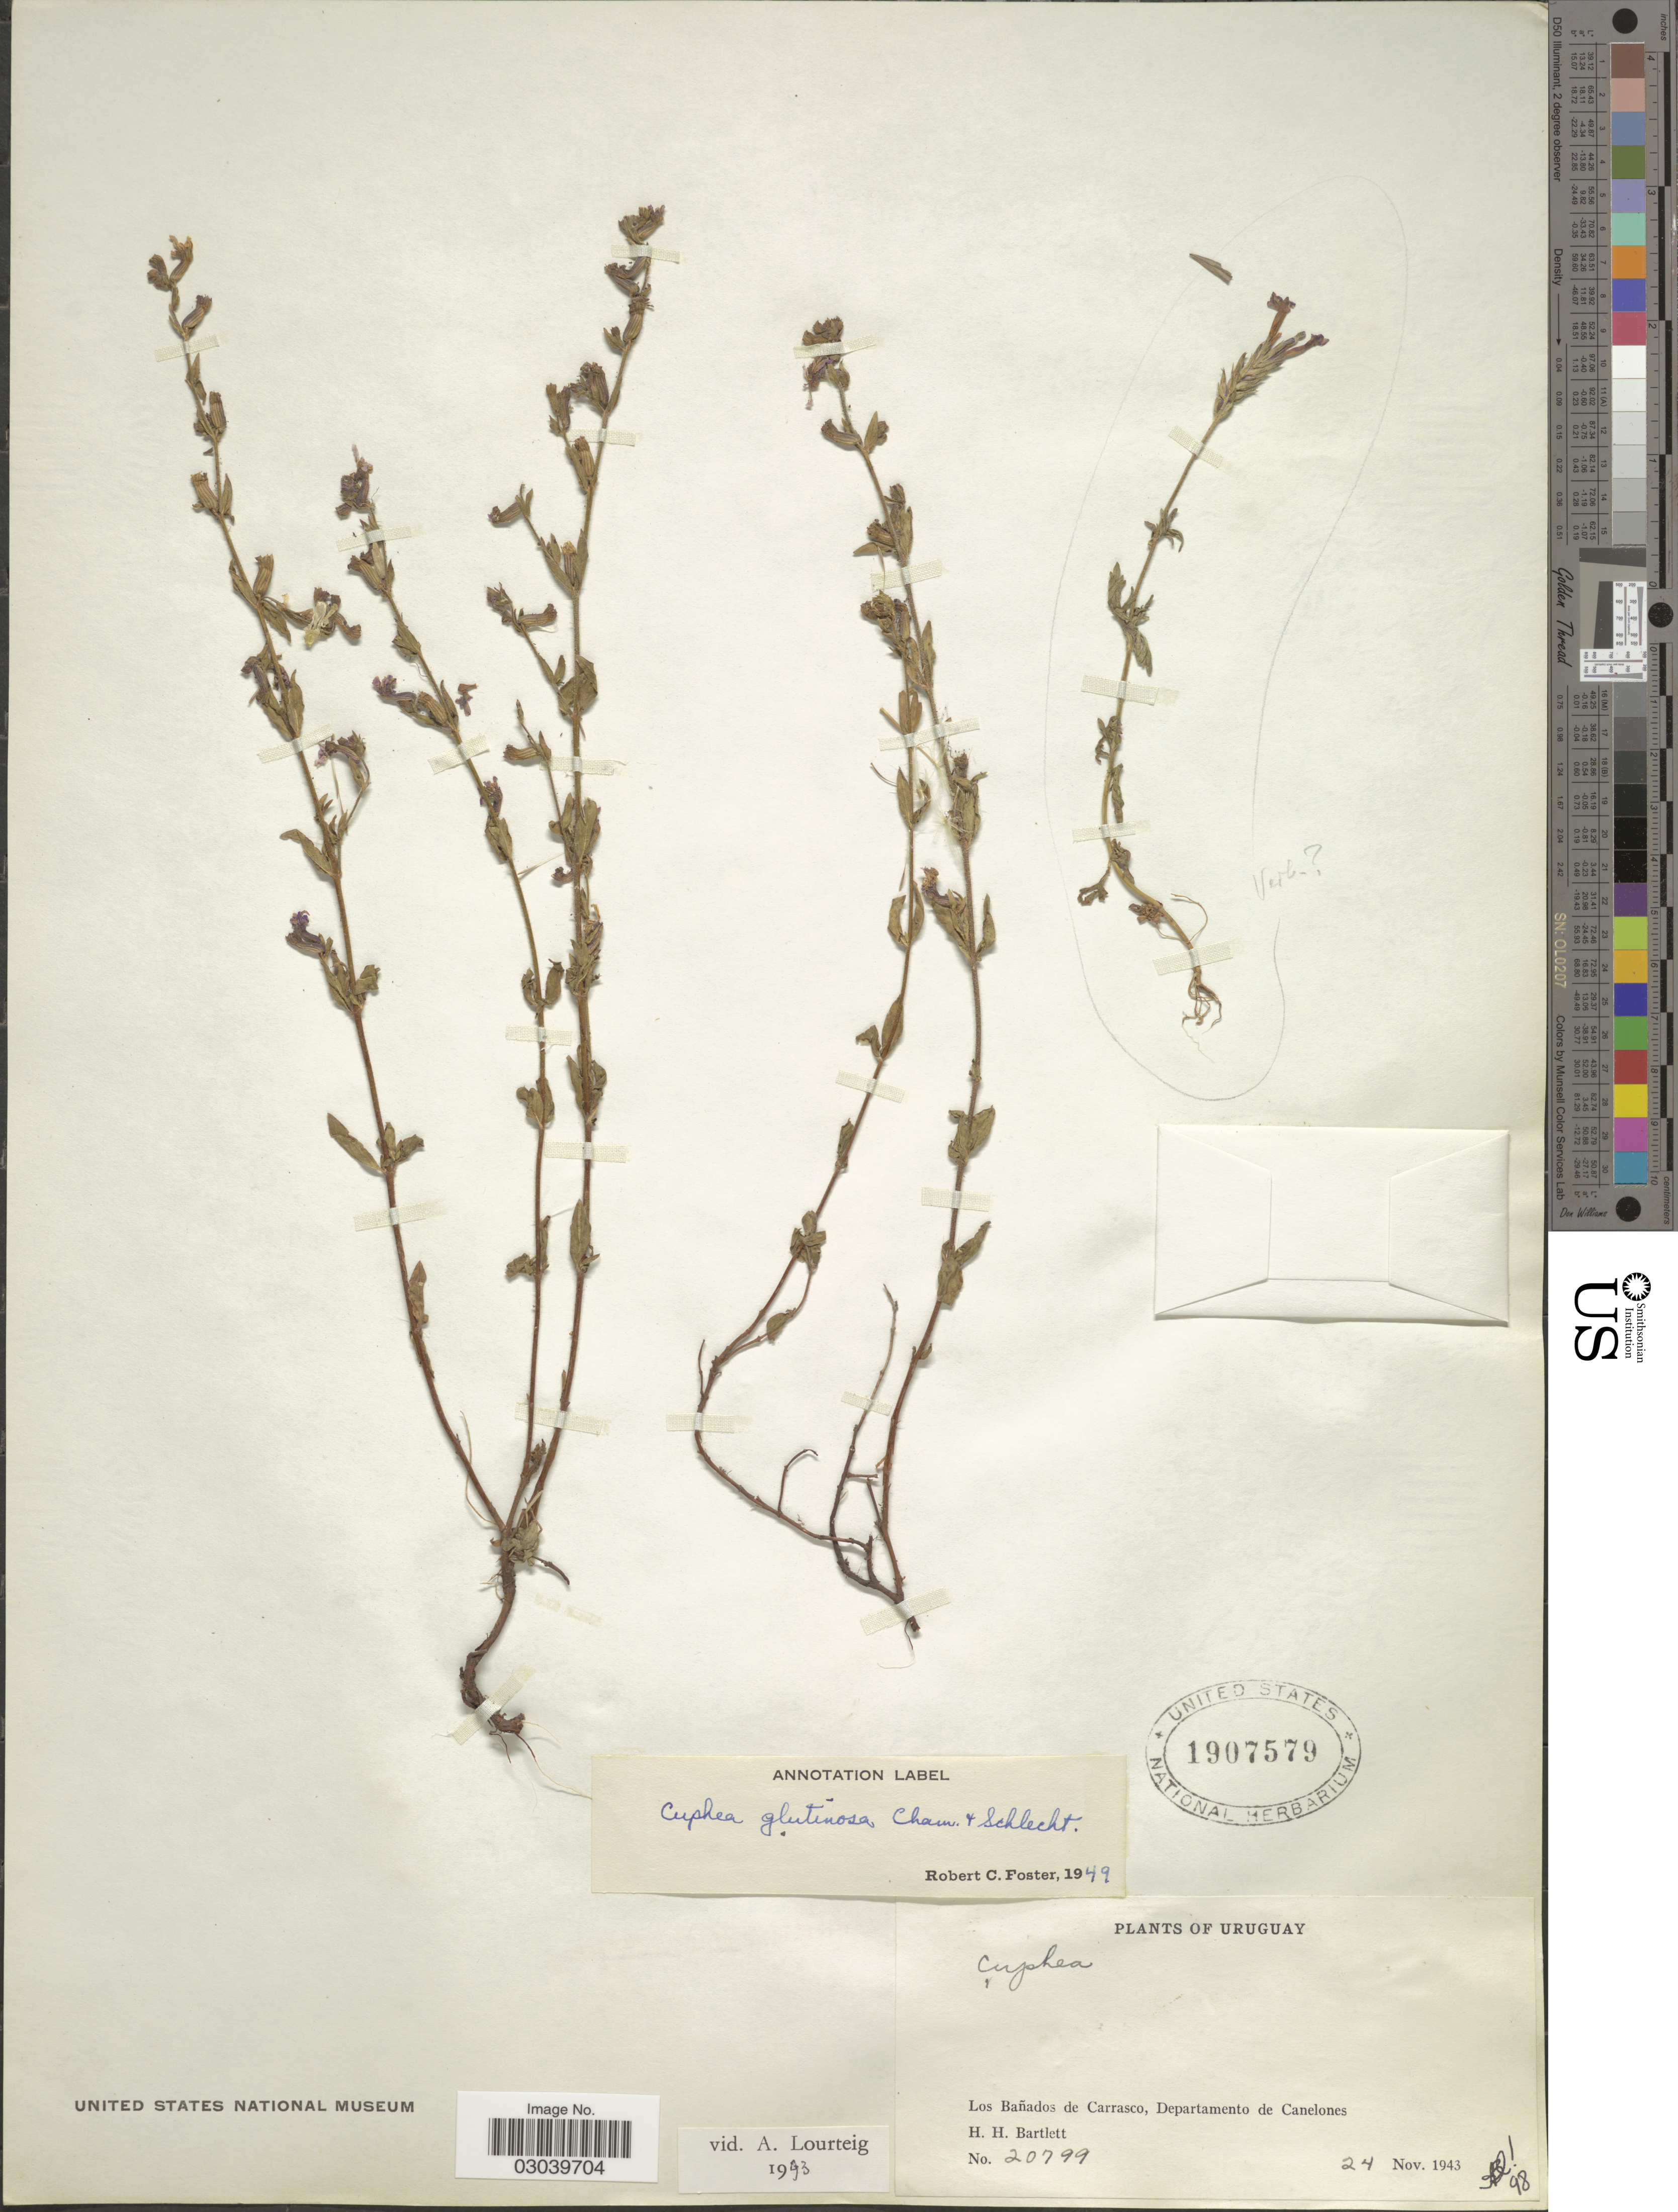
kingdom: Plantae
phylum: Tracheophyta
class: Magnoliopsida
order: Myrtales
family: Lythraceae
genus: Cuphea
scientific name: Cuphea glutinosa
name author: Cham. & Schltdl.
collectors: H. H. Bartlett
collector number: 20799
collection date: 1943-11-24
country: Uruguay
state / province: Canelones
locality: Los Bañados de Carrasco, Departamento de Canelones.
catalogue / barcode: US 1907579